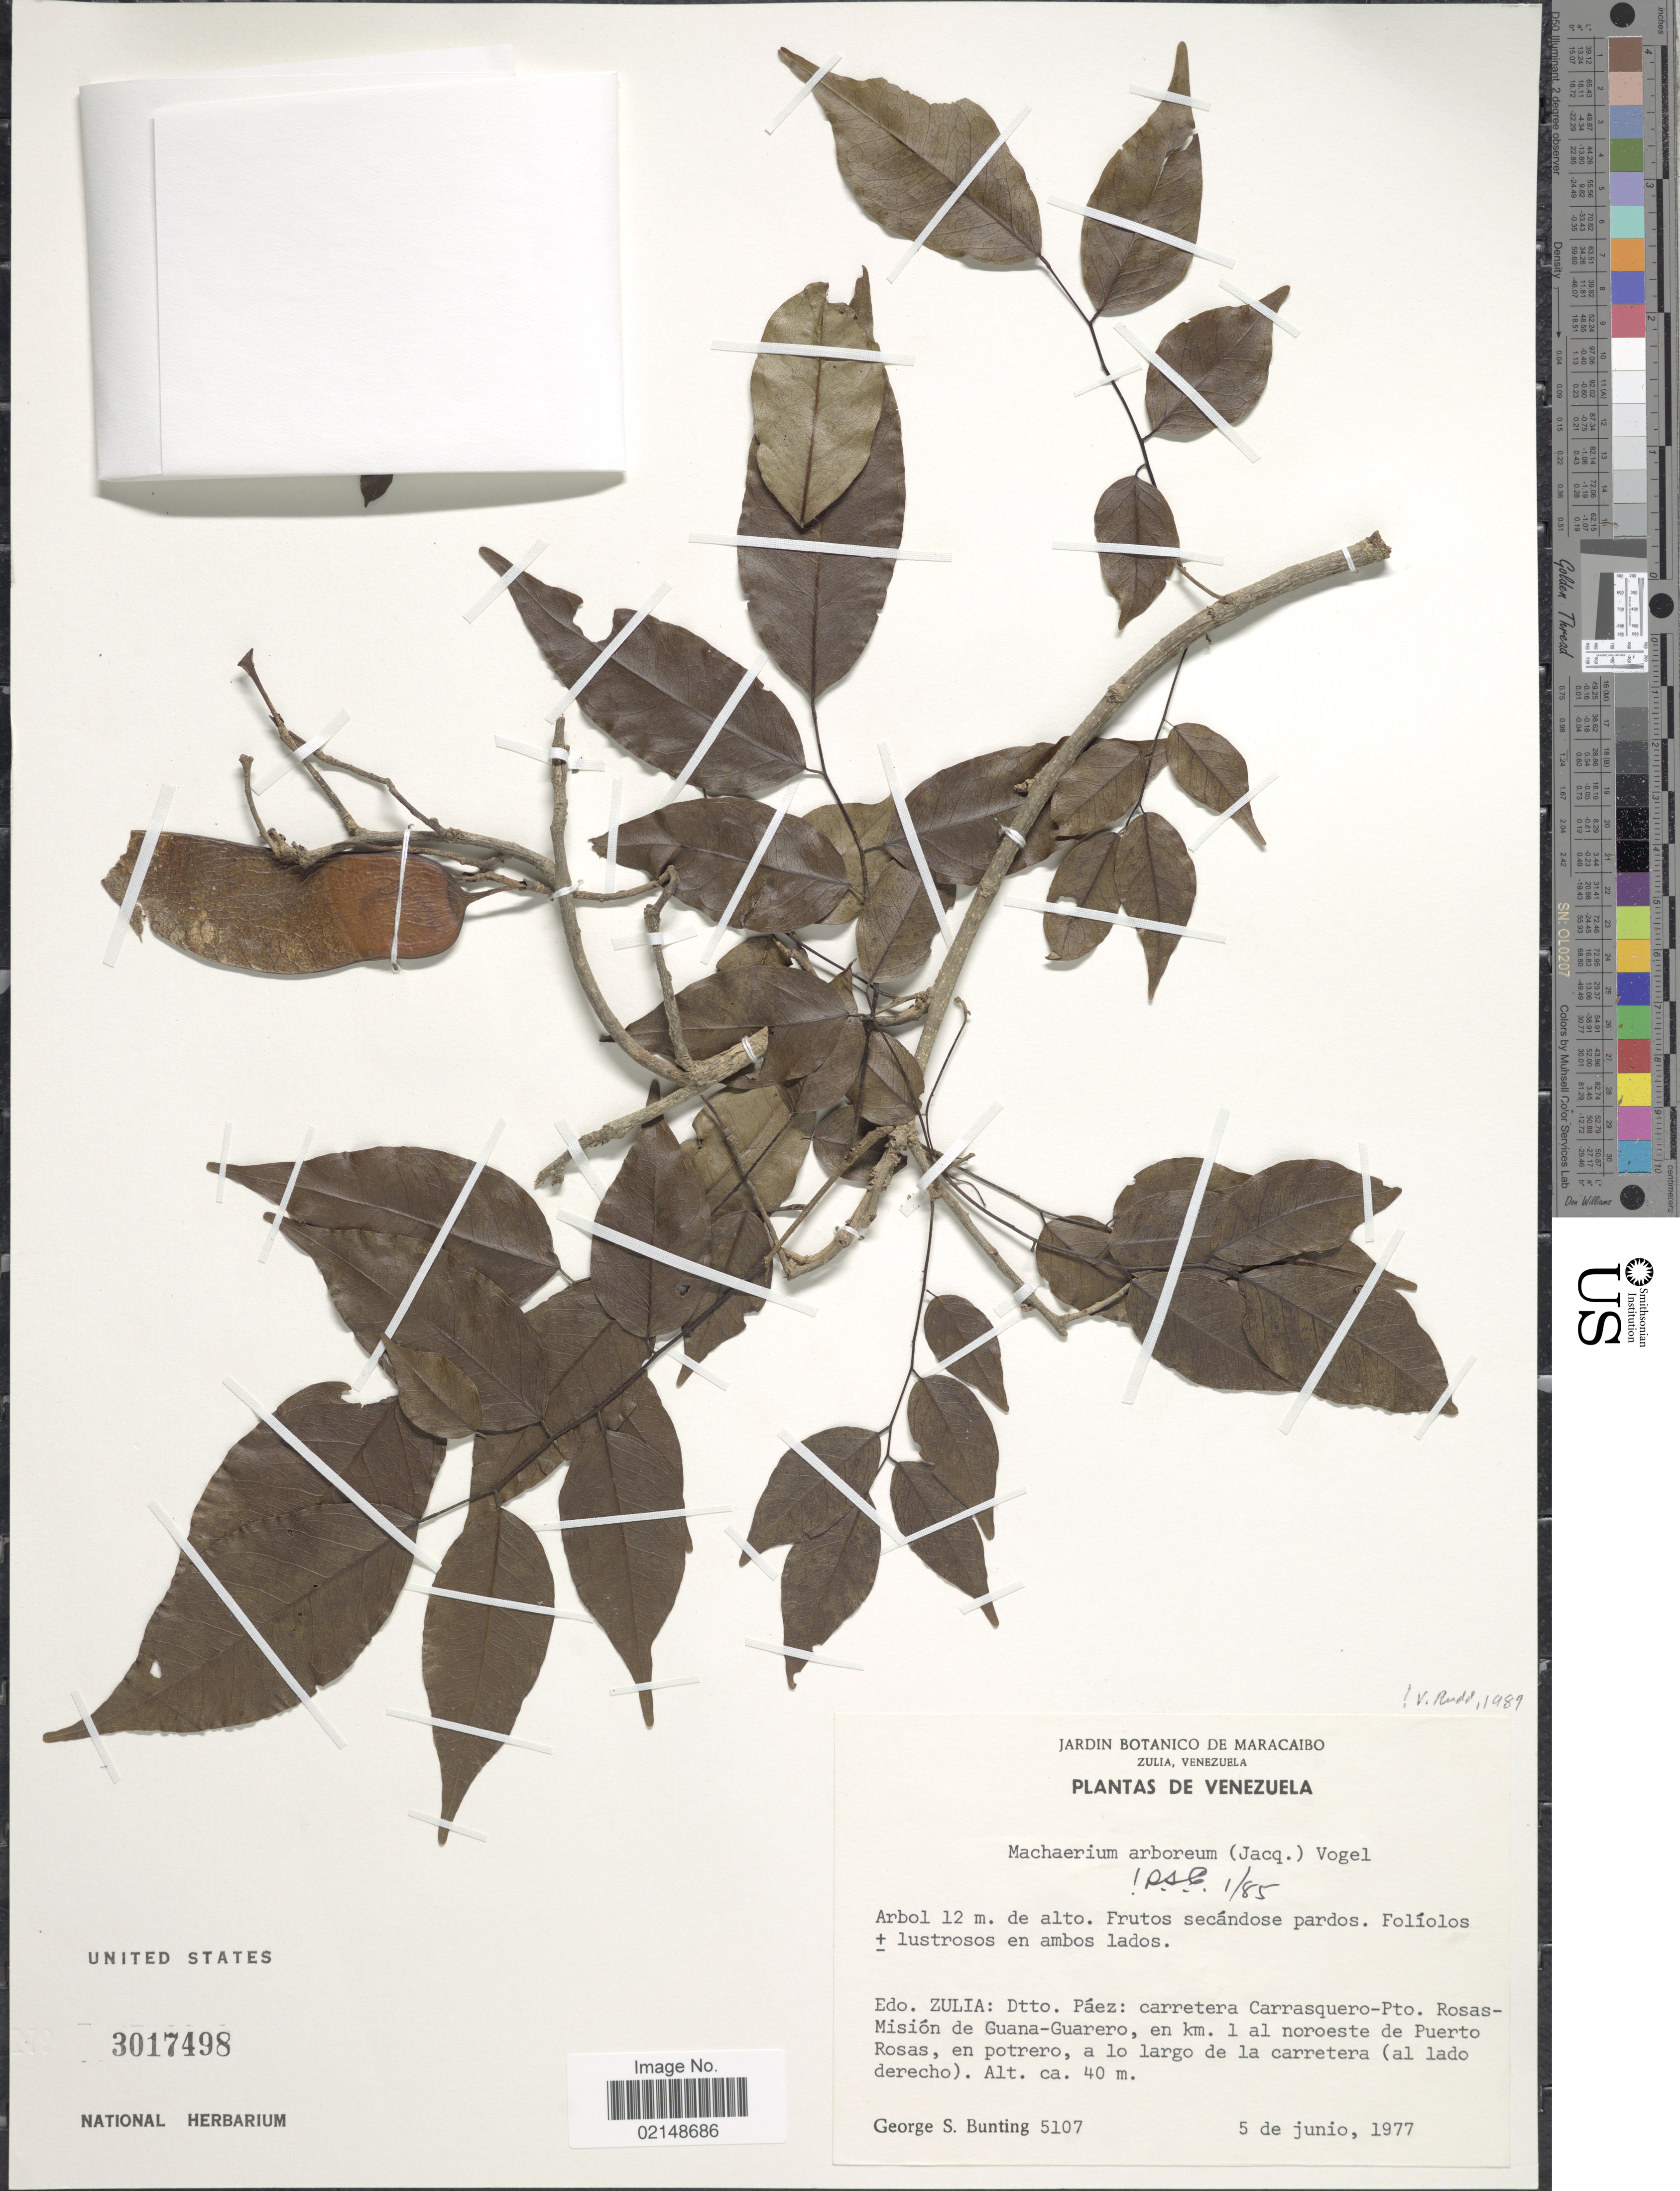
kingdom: Plantae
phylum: Tracheophyta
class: Magnoliopsida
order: Fabales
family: Fabaceae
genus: Machaerium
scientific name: Machaerium arboreum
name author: (Jacq.) Benth.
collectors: G. S. Bunting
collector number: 5107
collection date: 1977-06-05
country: Venezuela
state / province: Falcón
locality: Dtto. Paez, carretera Carrasquero-Pto. Rosas-Mision de Guana-Guarero, en km 1 al noroeste de Puerto Rosas, en potrero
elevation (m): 40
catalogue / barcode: US 3017498